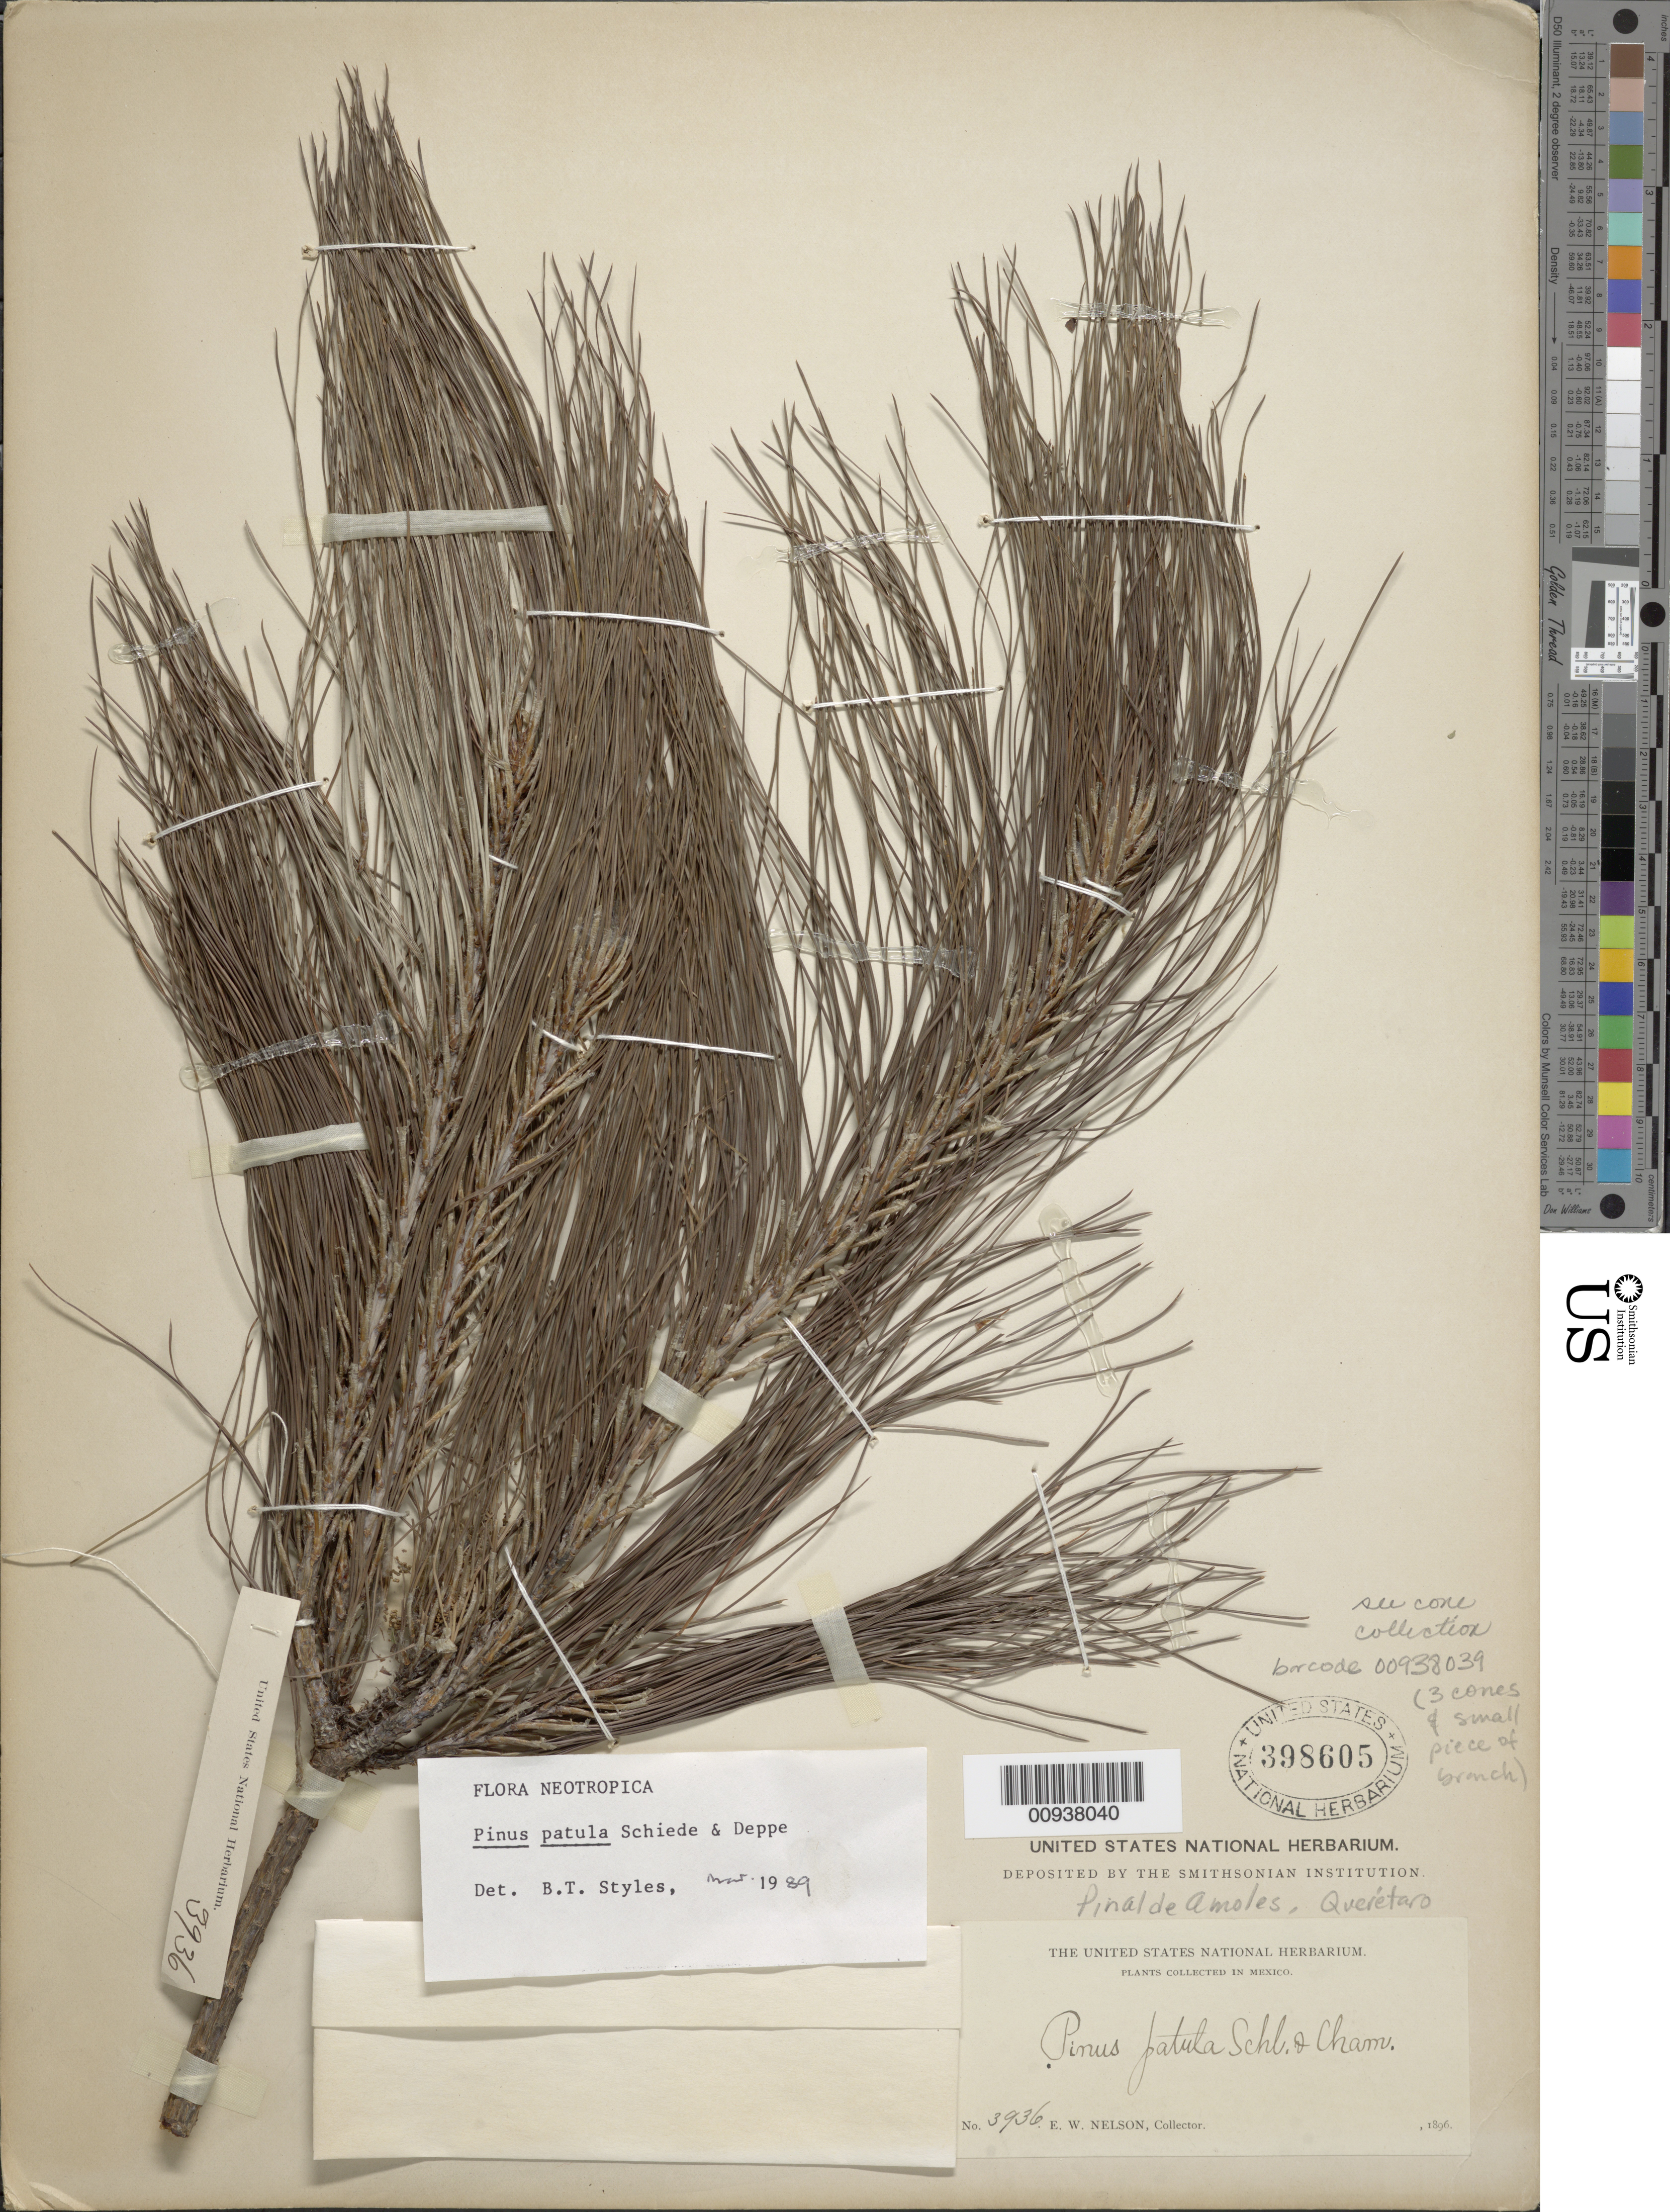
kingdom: Plantae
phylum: Tracheophyta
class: Pinopsida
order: Pinales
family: Pinaceae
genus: Pinus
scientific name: Pinus patula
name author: Schltdl. & Cham.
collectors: E. W. Nelson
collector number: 3936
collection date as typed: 1896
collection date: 1896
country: Mexico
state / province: Querétaro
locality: Pinal de Amoles.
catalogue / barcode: US 398605